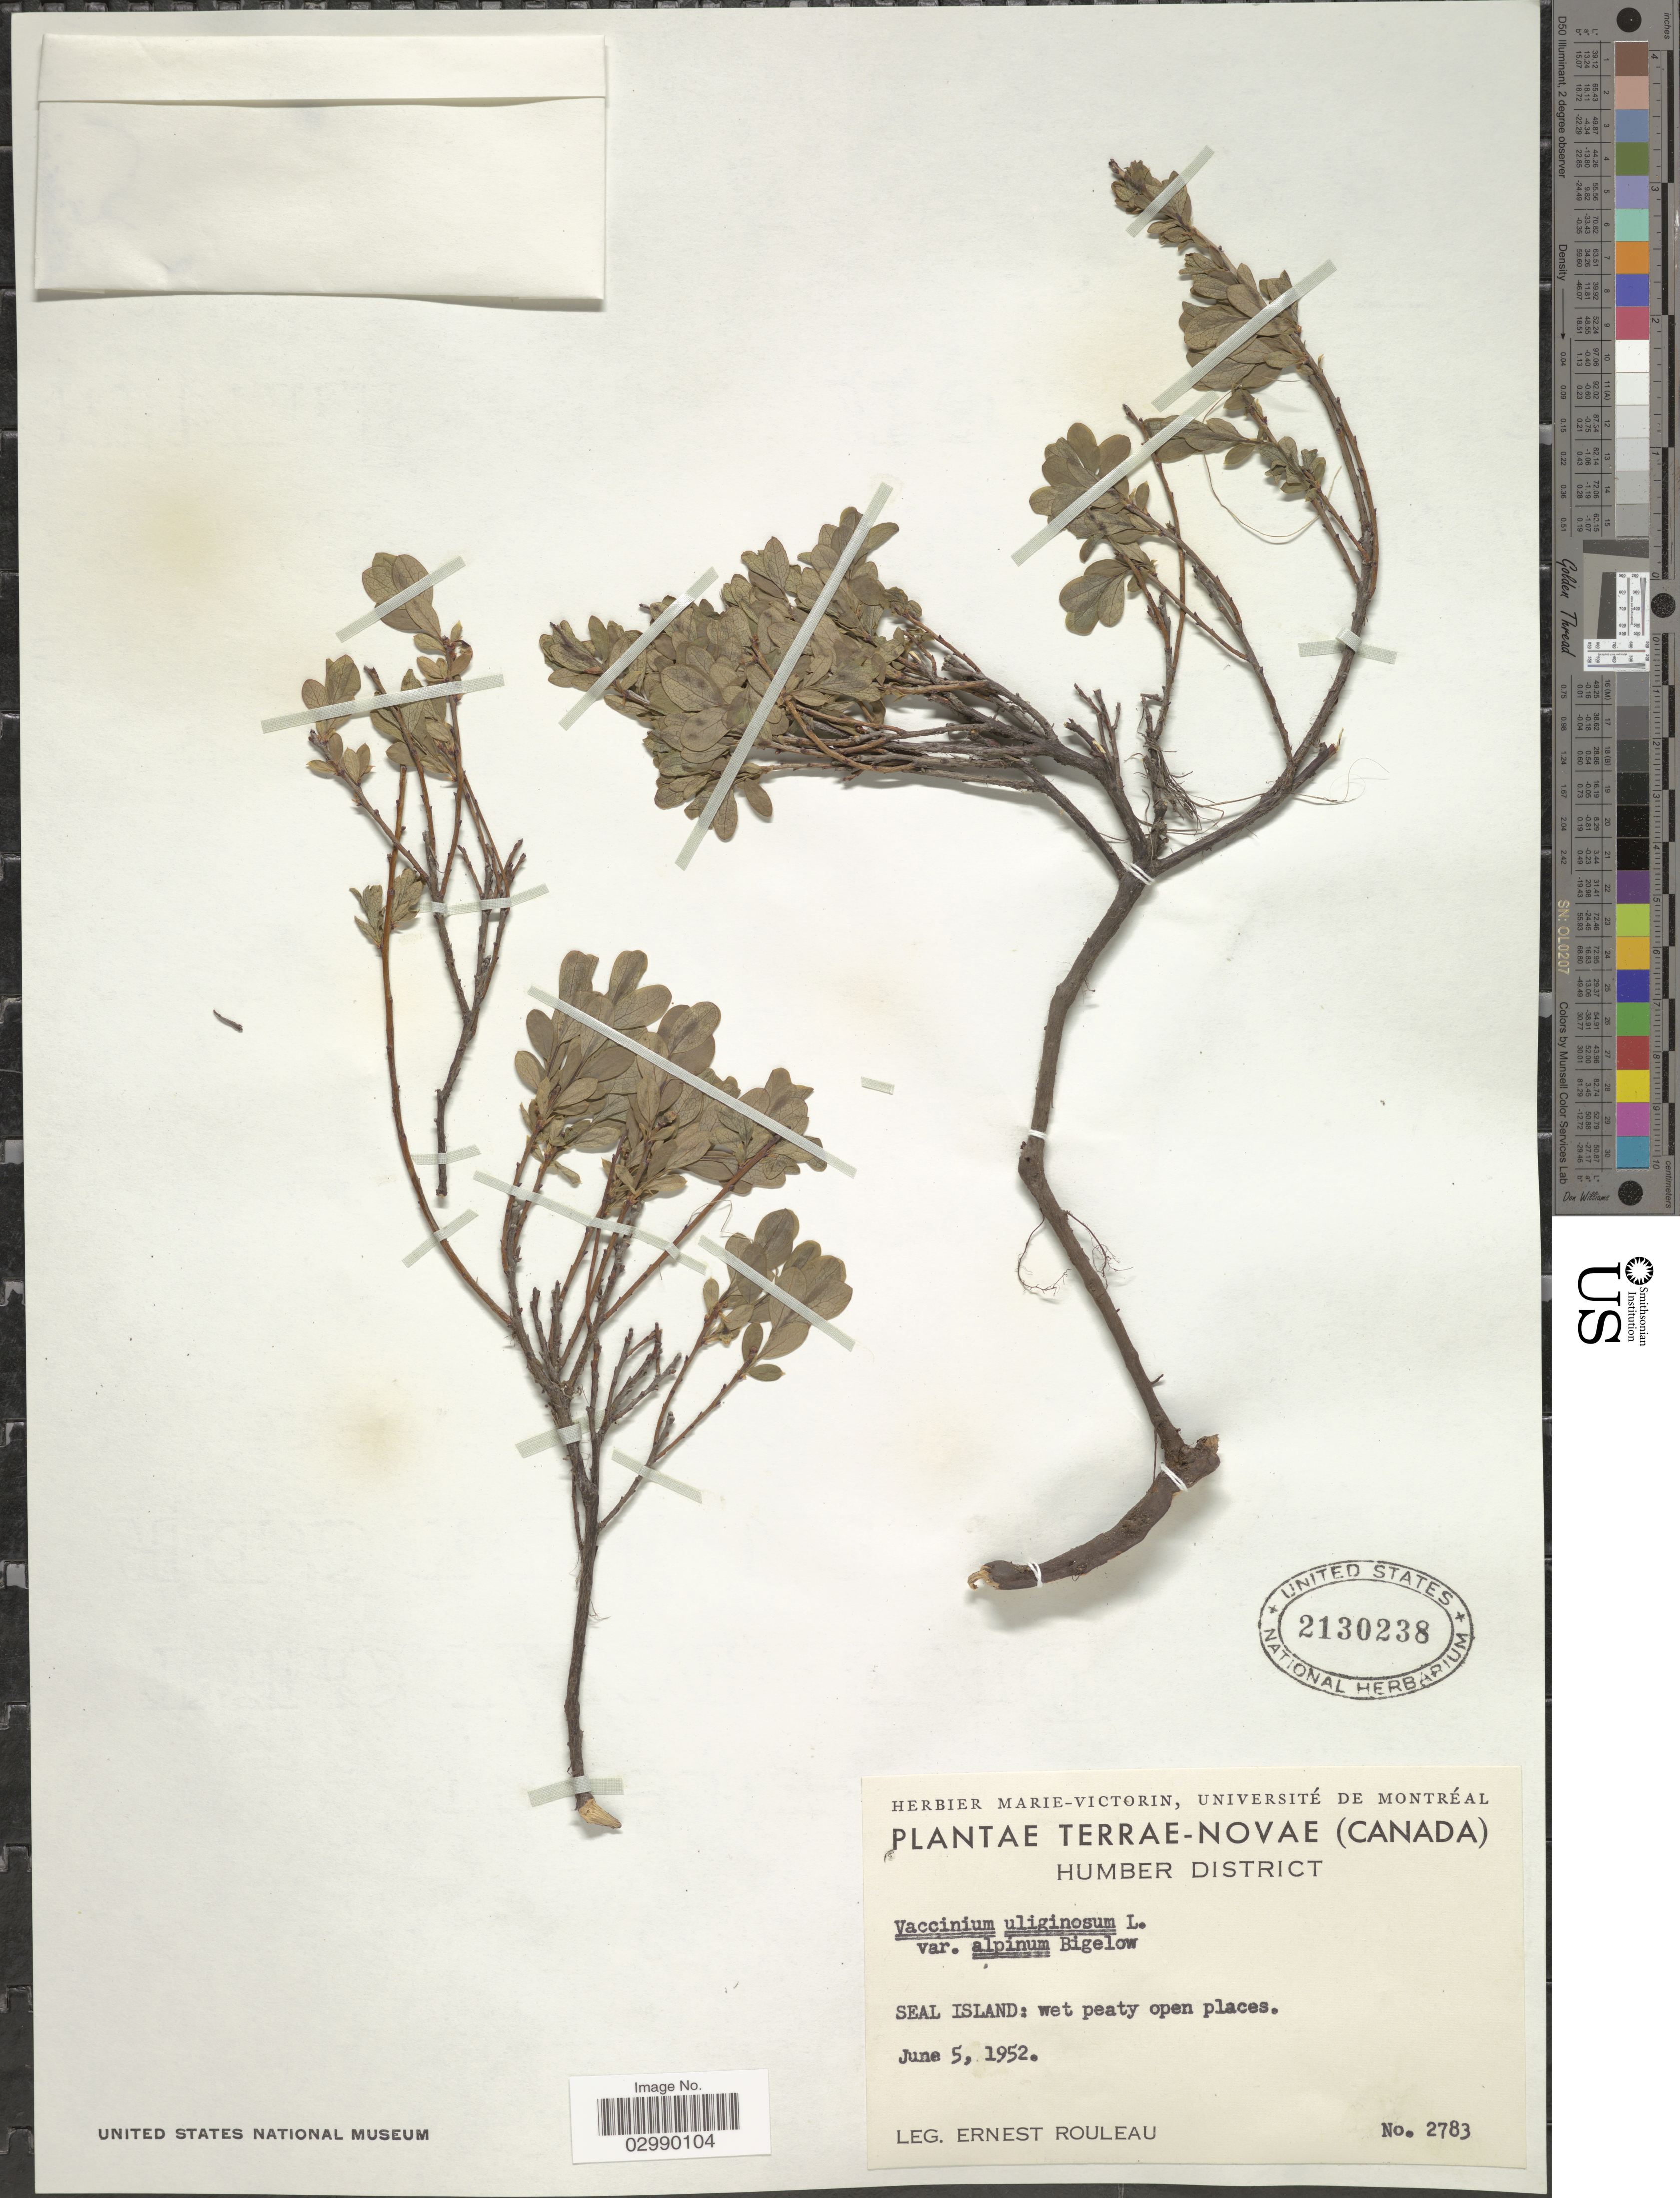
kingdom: Plantae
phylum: Tracheophyta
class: Magnoliopsida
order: Ericales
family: Ericaceae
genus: Vaccinium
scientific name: Vaccinium uliginosum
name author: L.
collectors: J. Rouleau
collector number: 2783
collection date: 1952-06-05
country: Canada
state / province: Newfoundland and Labrador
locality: Terrae-Novae. Humber District, Seal Island.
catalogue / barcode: US 2130238